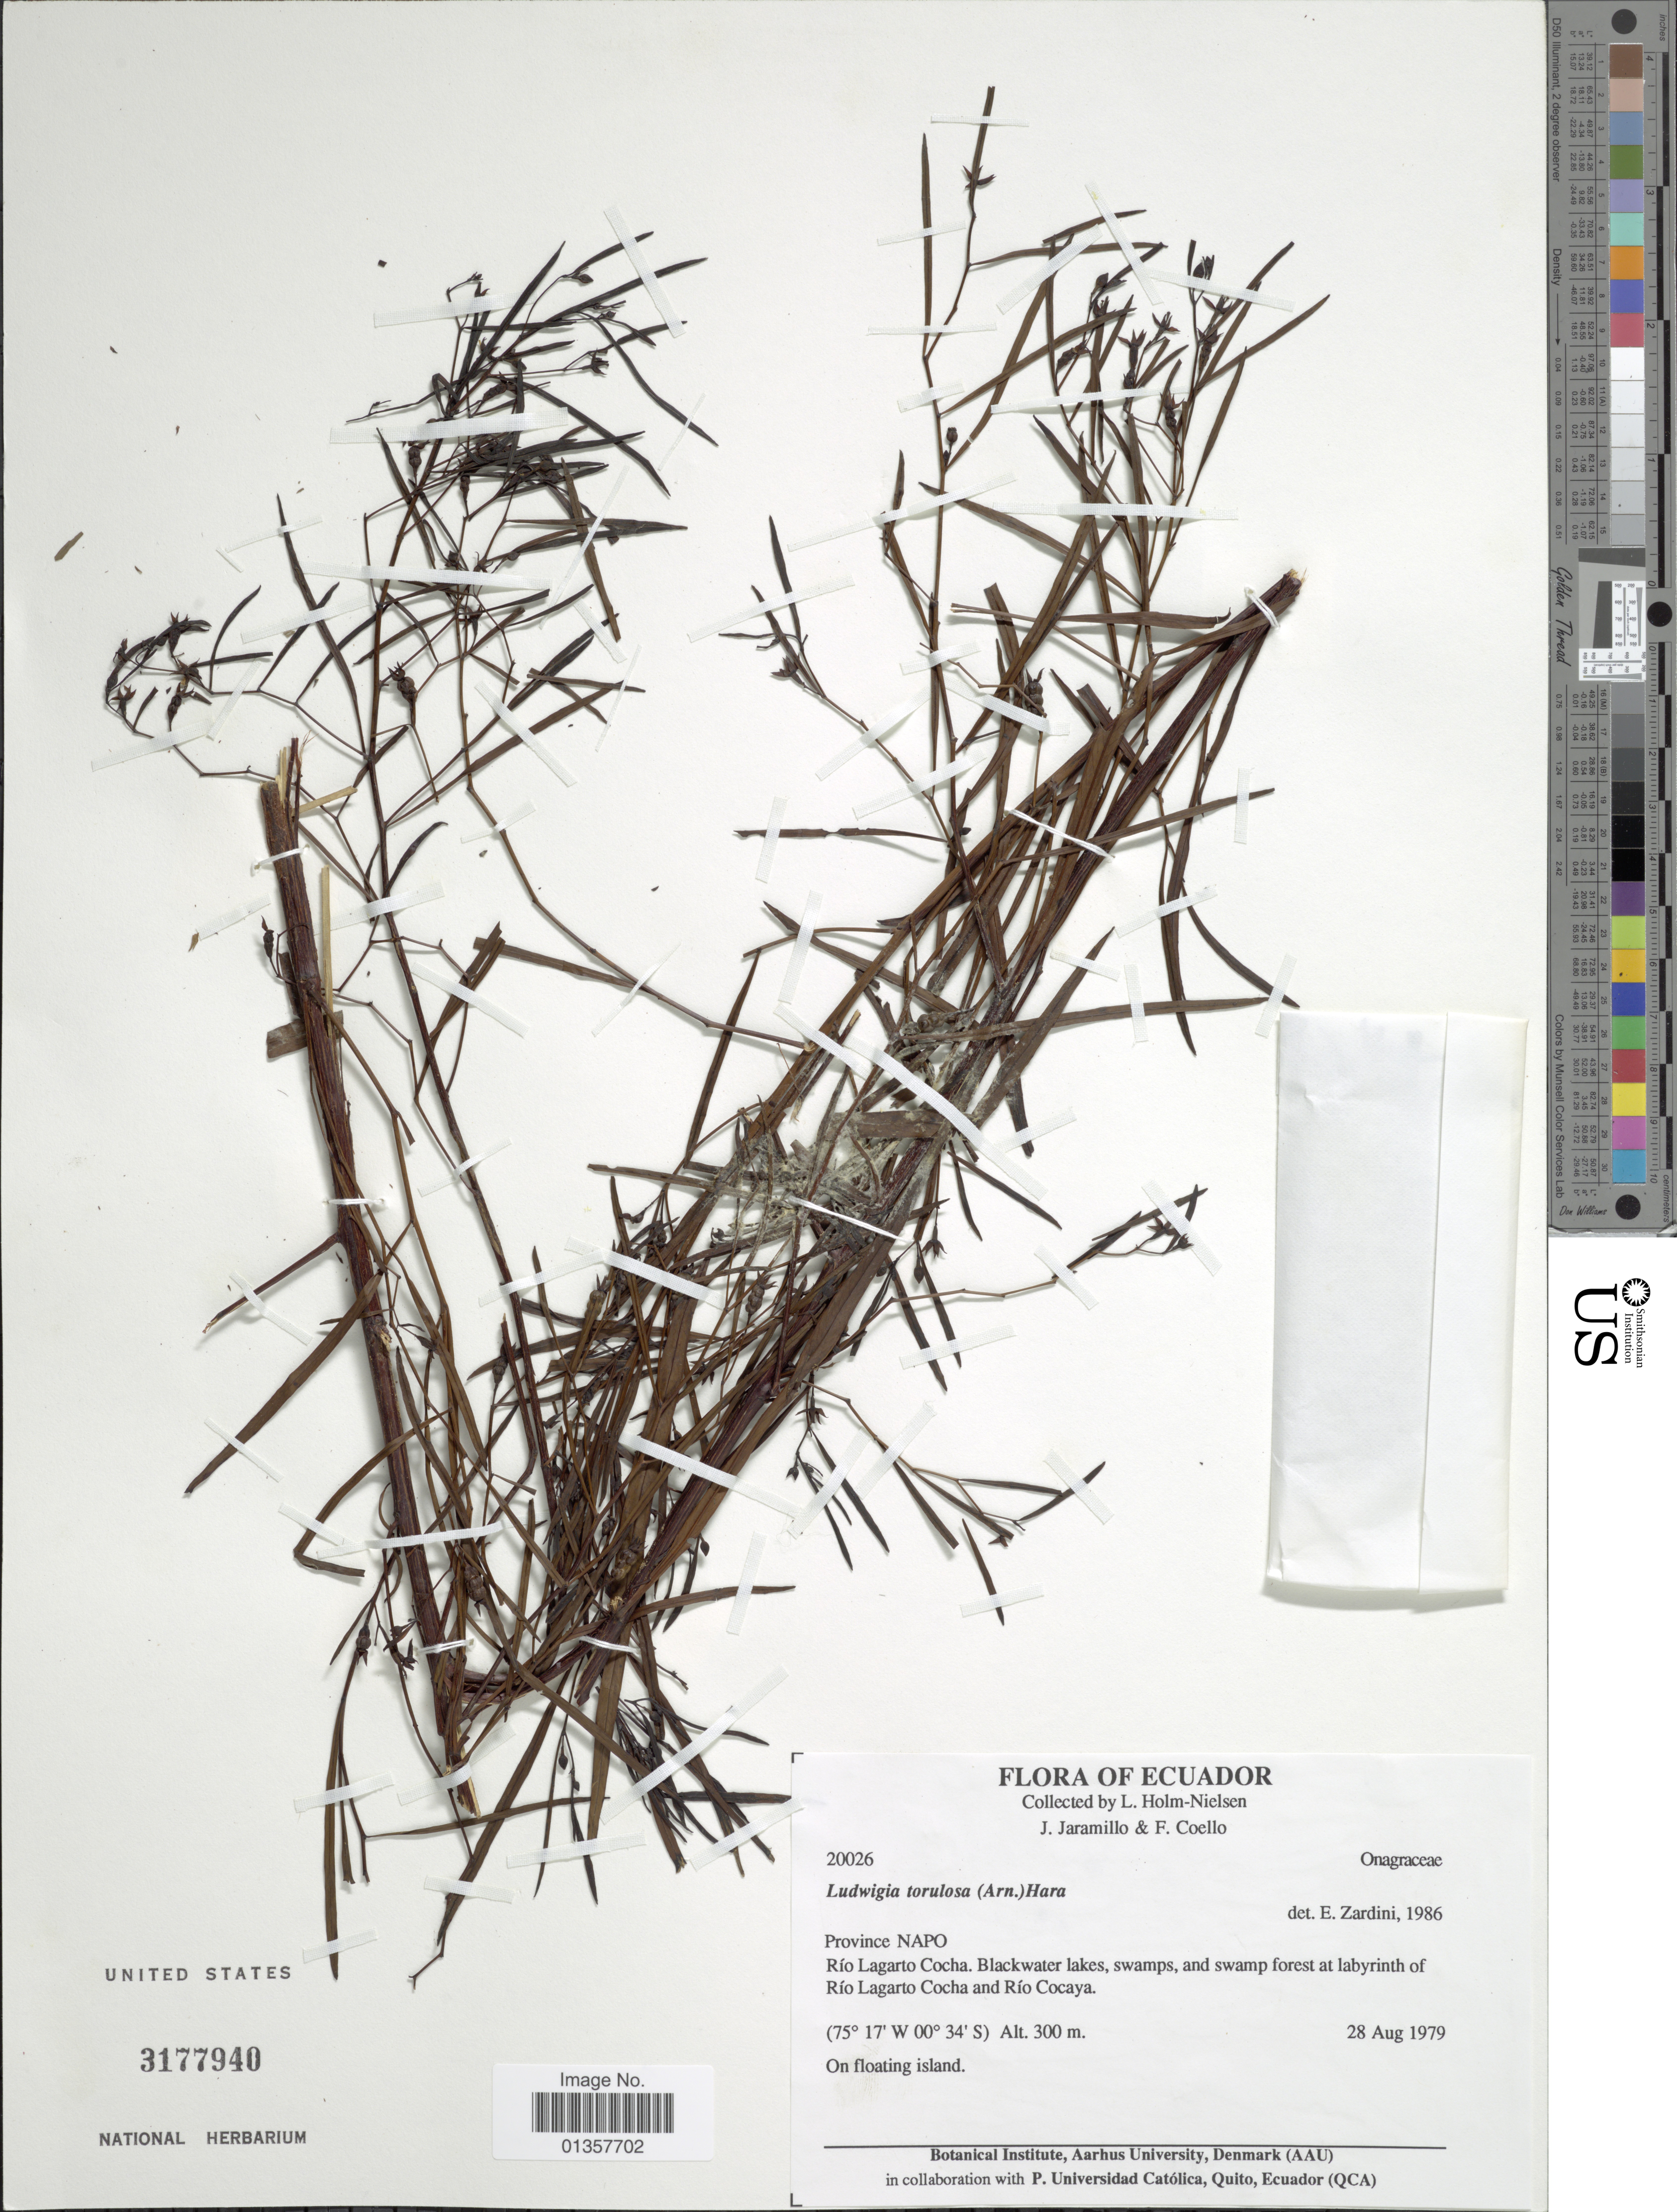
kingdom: Plantae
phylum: Tracheophyta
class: Magnoliopsida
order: Myrtales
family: Onagraceae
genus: Ludwigia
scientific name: Ludwigia torulosa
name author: (Arn.) H. Hara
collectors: L. B. Holm-Nielsen, J. Jaramillo & F. Coello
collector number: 20026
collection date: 1979-08-28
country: Ecuador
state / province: Napo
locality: Río Lagarto Cocha. Blackwater lakes, swamps, and swamps forest at labyrinth of Río Lagarto Cocha and Río Cocaya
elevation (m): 300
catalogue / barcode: US 3177940